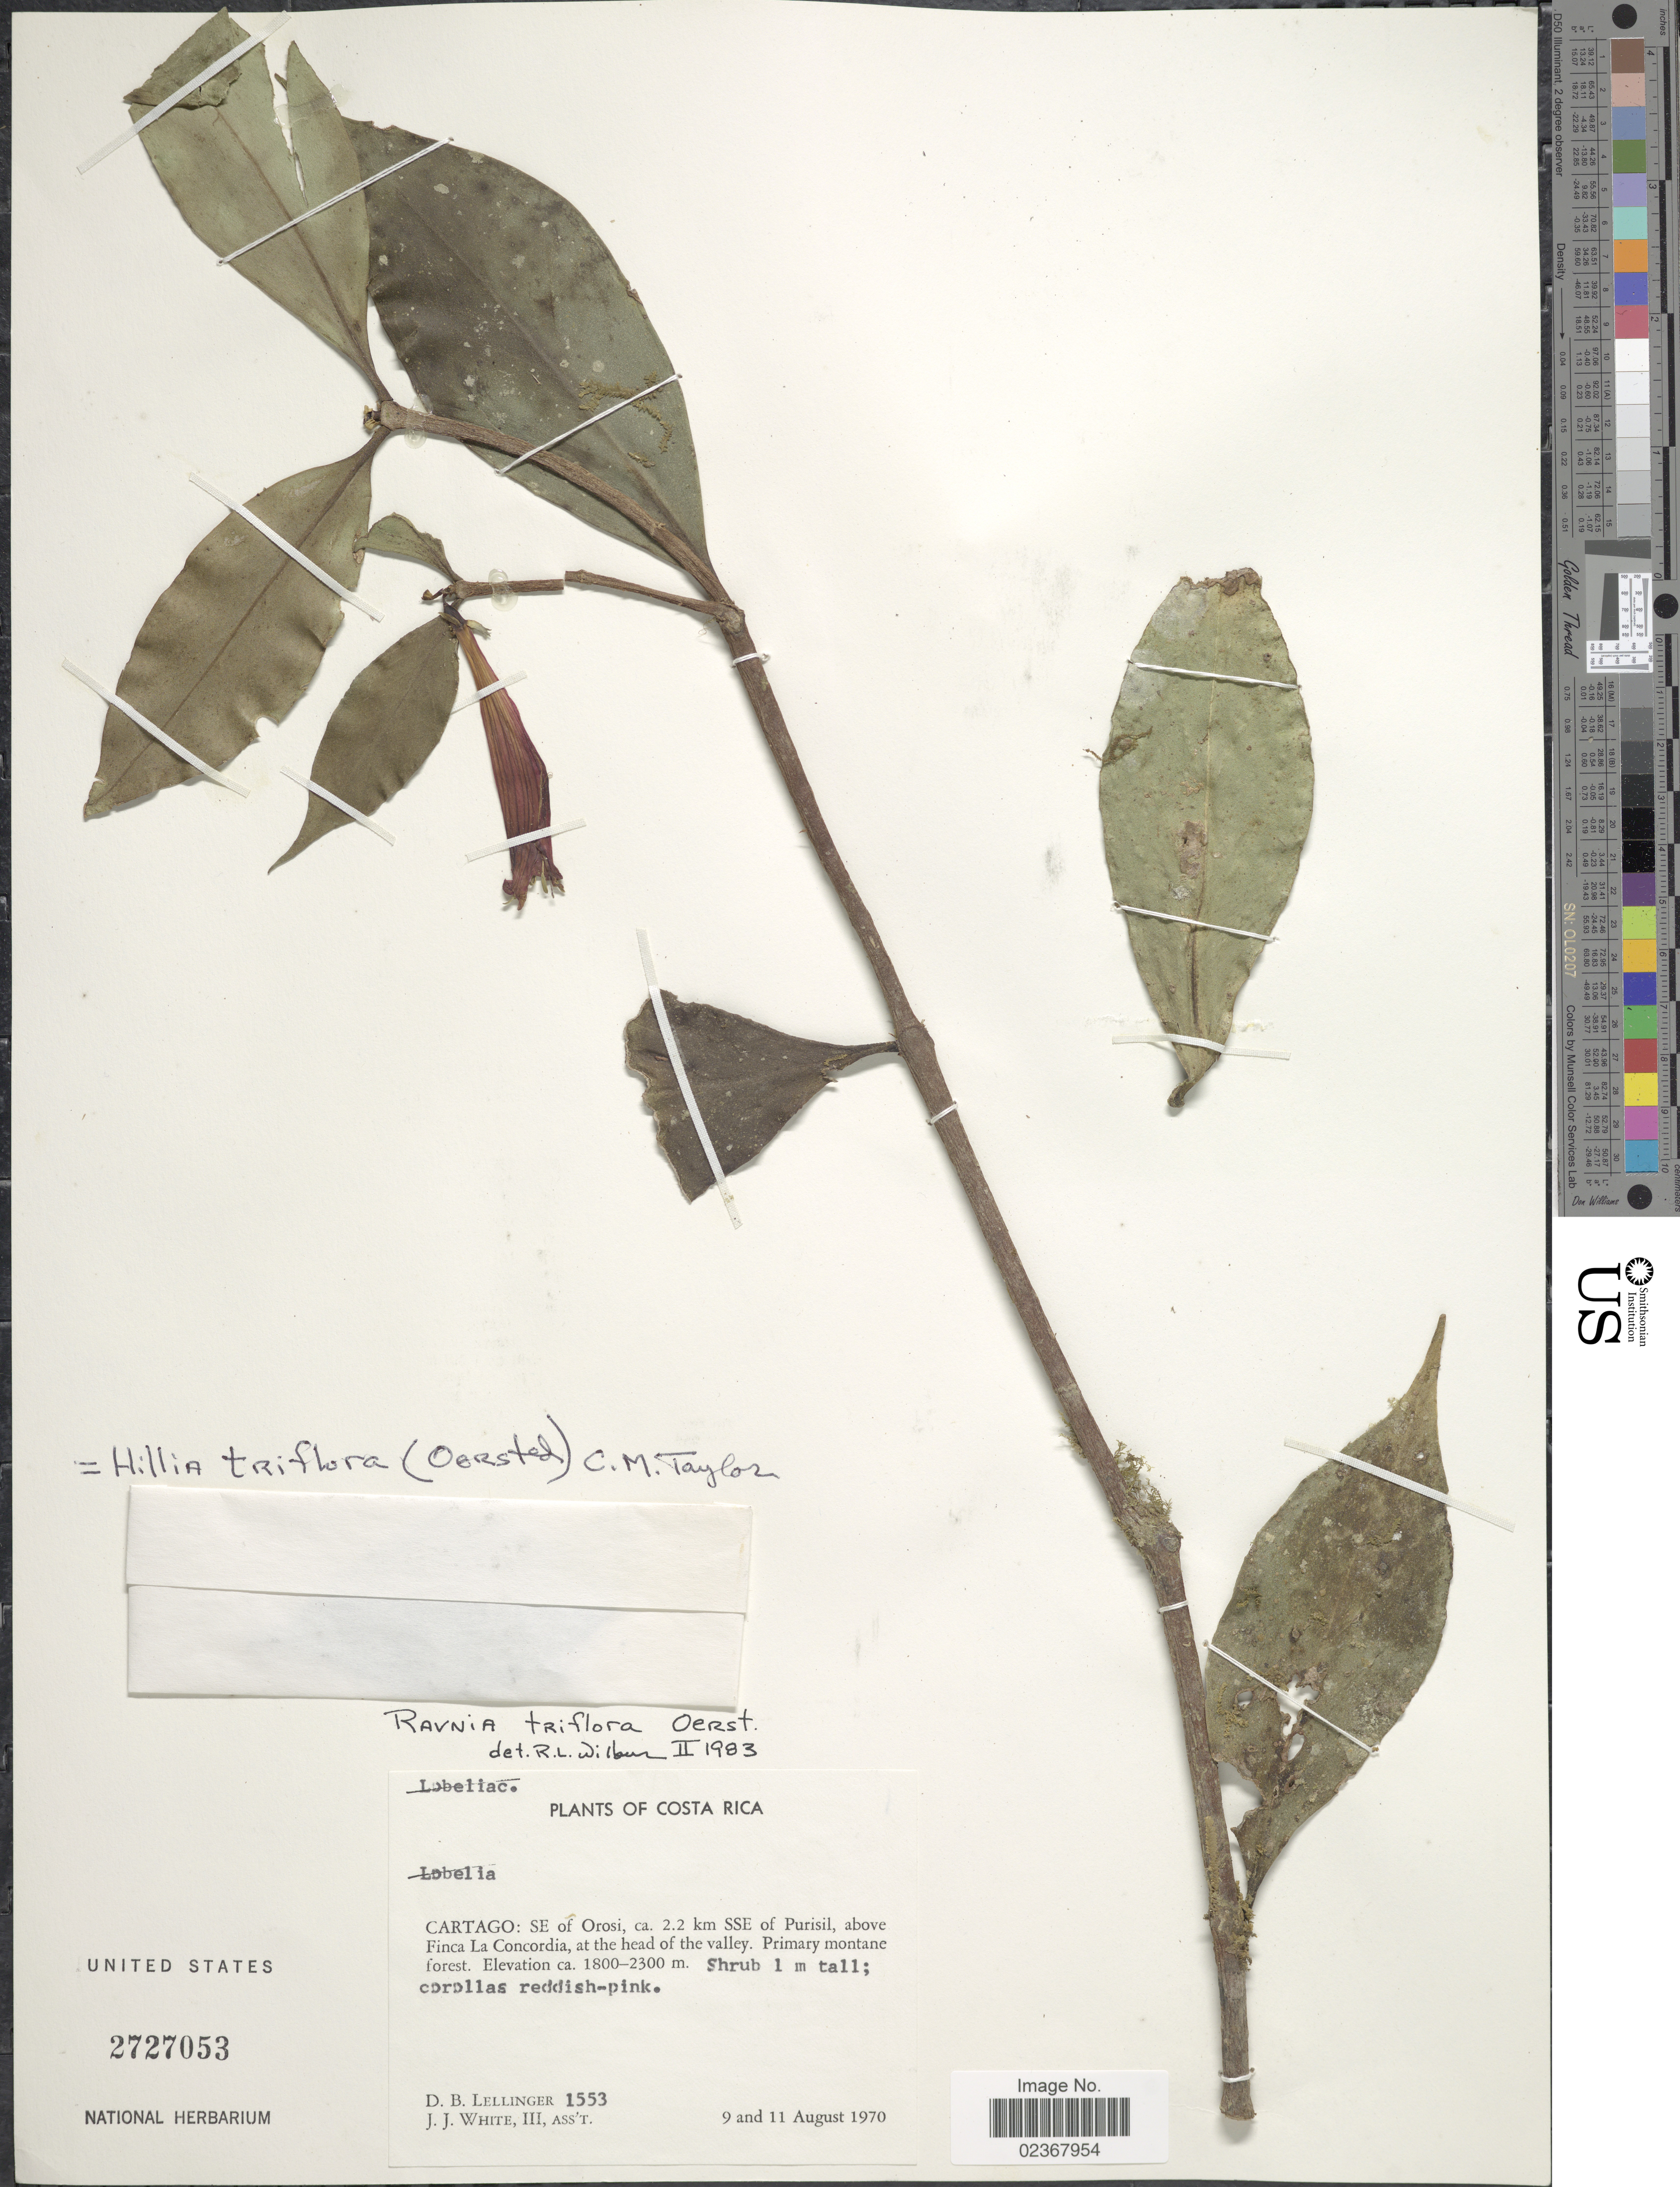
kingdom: Plantae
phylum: Tracheophyta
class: Magnoliopsida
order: Gentianales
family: Rubiaceae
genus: Hillia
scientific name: Hillia triflora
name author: (Oerst.) C.M. Taylor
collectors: D. B. Lellinger & J. J. White III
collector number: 1553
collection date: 1970-08-09/1970-08-11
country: Costa Rica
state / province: Cartago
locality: Cartago: SE of Orosi, 2.2 km SSE of Purisil, above Finca La Concordia, at the head of the Valley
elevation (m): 1800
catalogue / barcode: US 2727053